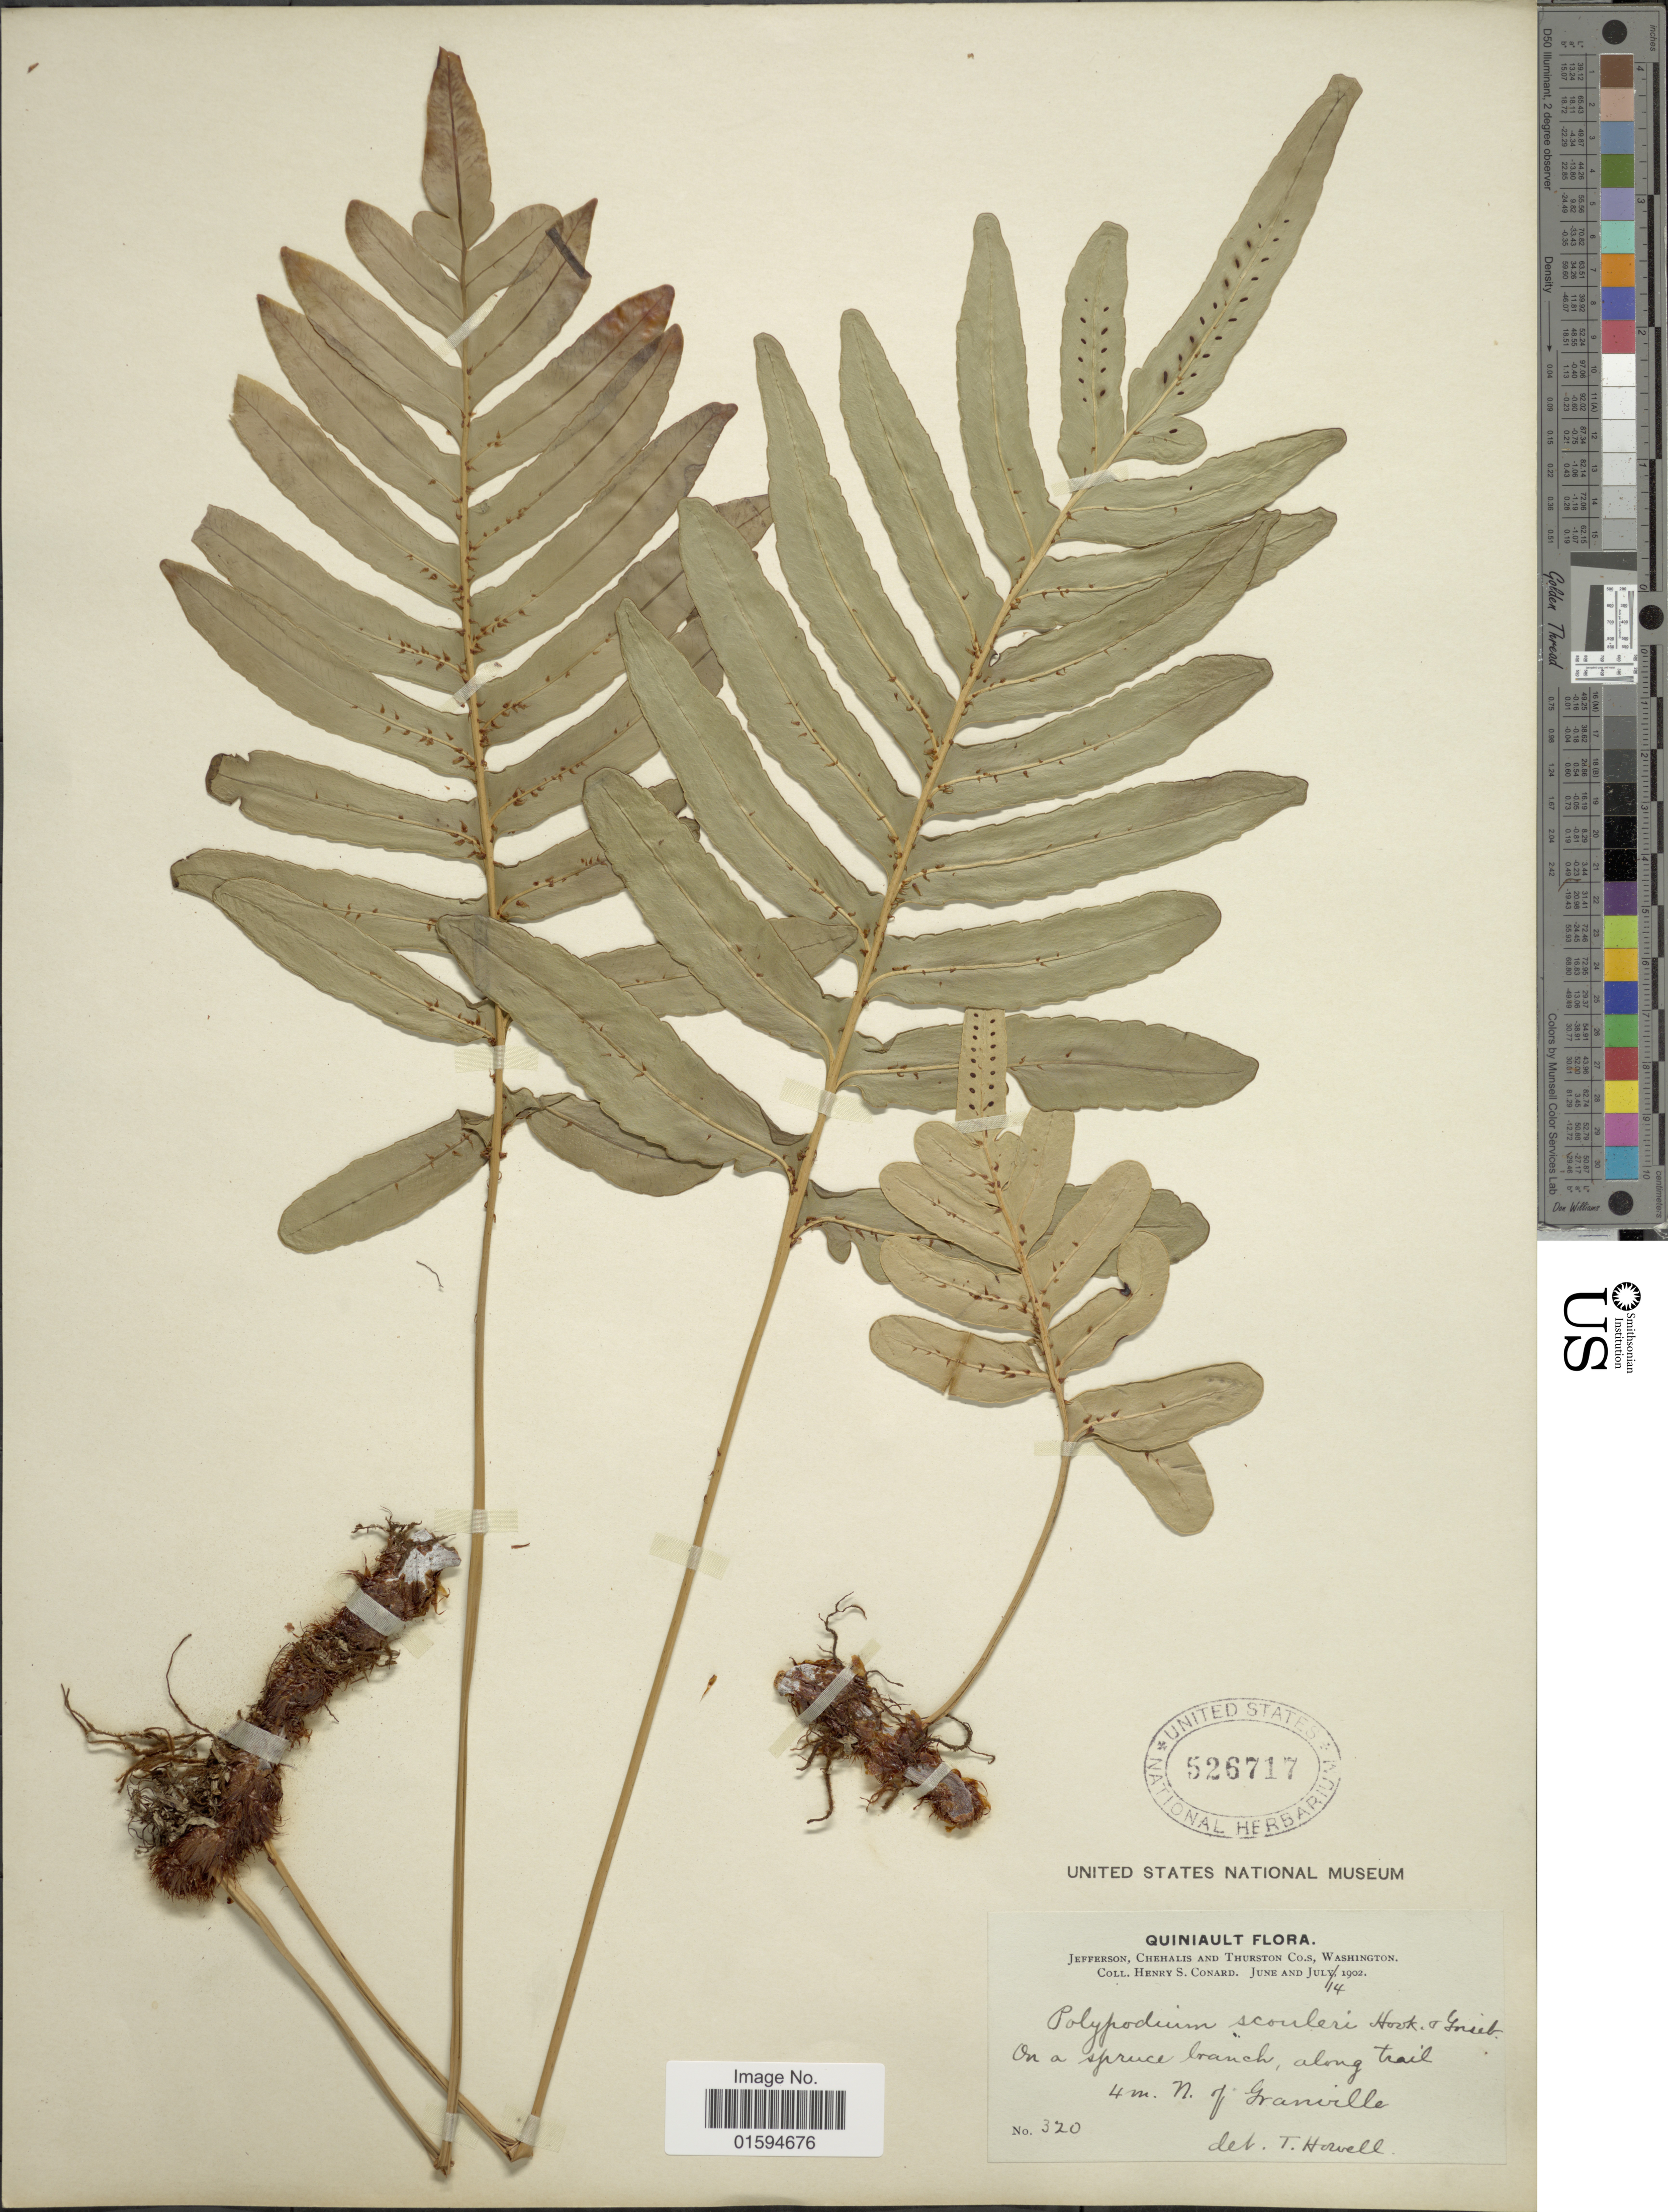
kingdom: Plantae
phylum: Tracheophyta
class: Polypodiopsida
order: Polypodiales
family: Polypodiaceae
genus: Polypodium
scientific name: Polypodium scouleri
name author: Hook. & Grev.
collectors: H. Conrad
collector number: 320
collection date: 1902-06-14/1902-07-14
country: United States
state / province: Washington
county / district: Jefferson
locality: Jefferson, Chehalis andThurston Co.along trail N ofGranville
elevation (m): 4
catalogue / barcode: US 526717